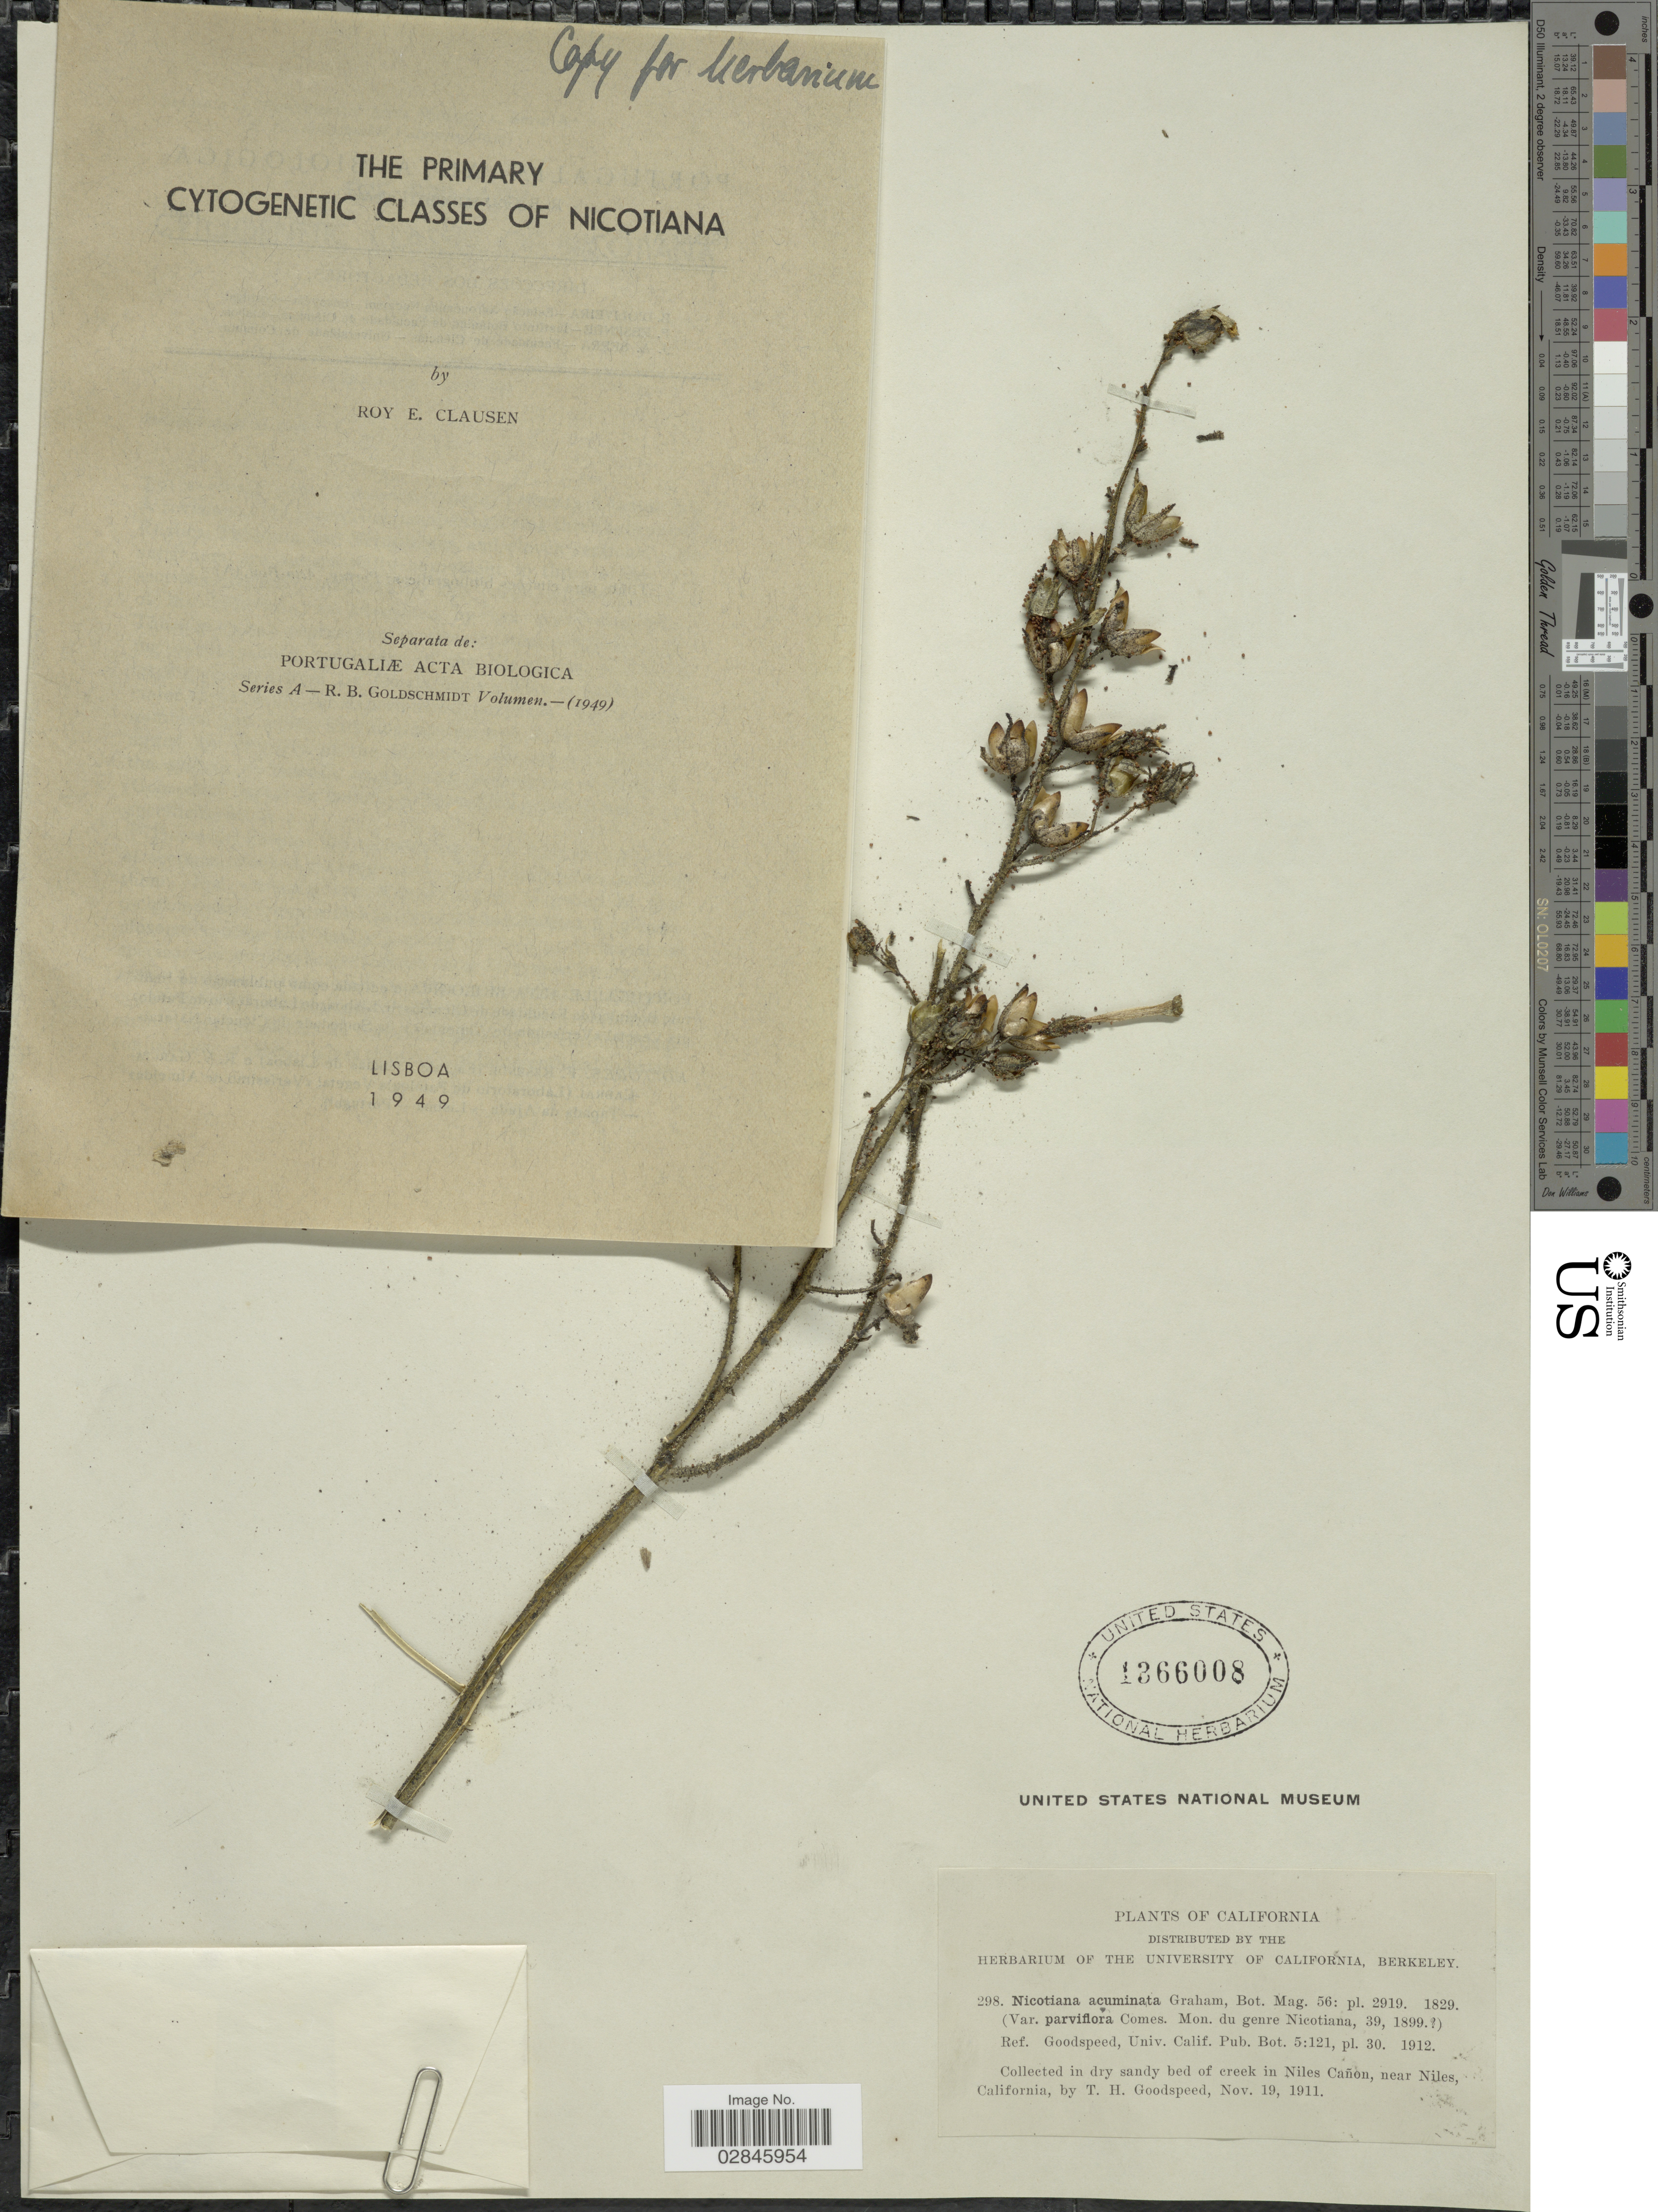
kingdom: Plantae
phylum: Tracheophyta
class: Magnoliopsida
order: Solanales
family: Solanaceae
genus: Nicotiana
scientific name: Nicotiana acuminata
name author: (Graham) Hook.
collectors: T. Goodspeed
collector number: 298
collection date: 1911-11-19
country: United States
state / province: California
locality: In dry sandy bed of creek in Niles Cañon, near Niles.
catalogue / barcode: US 1366008